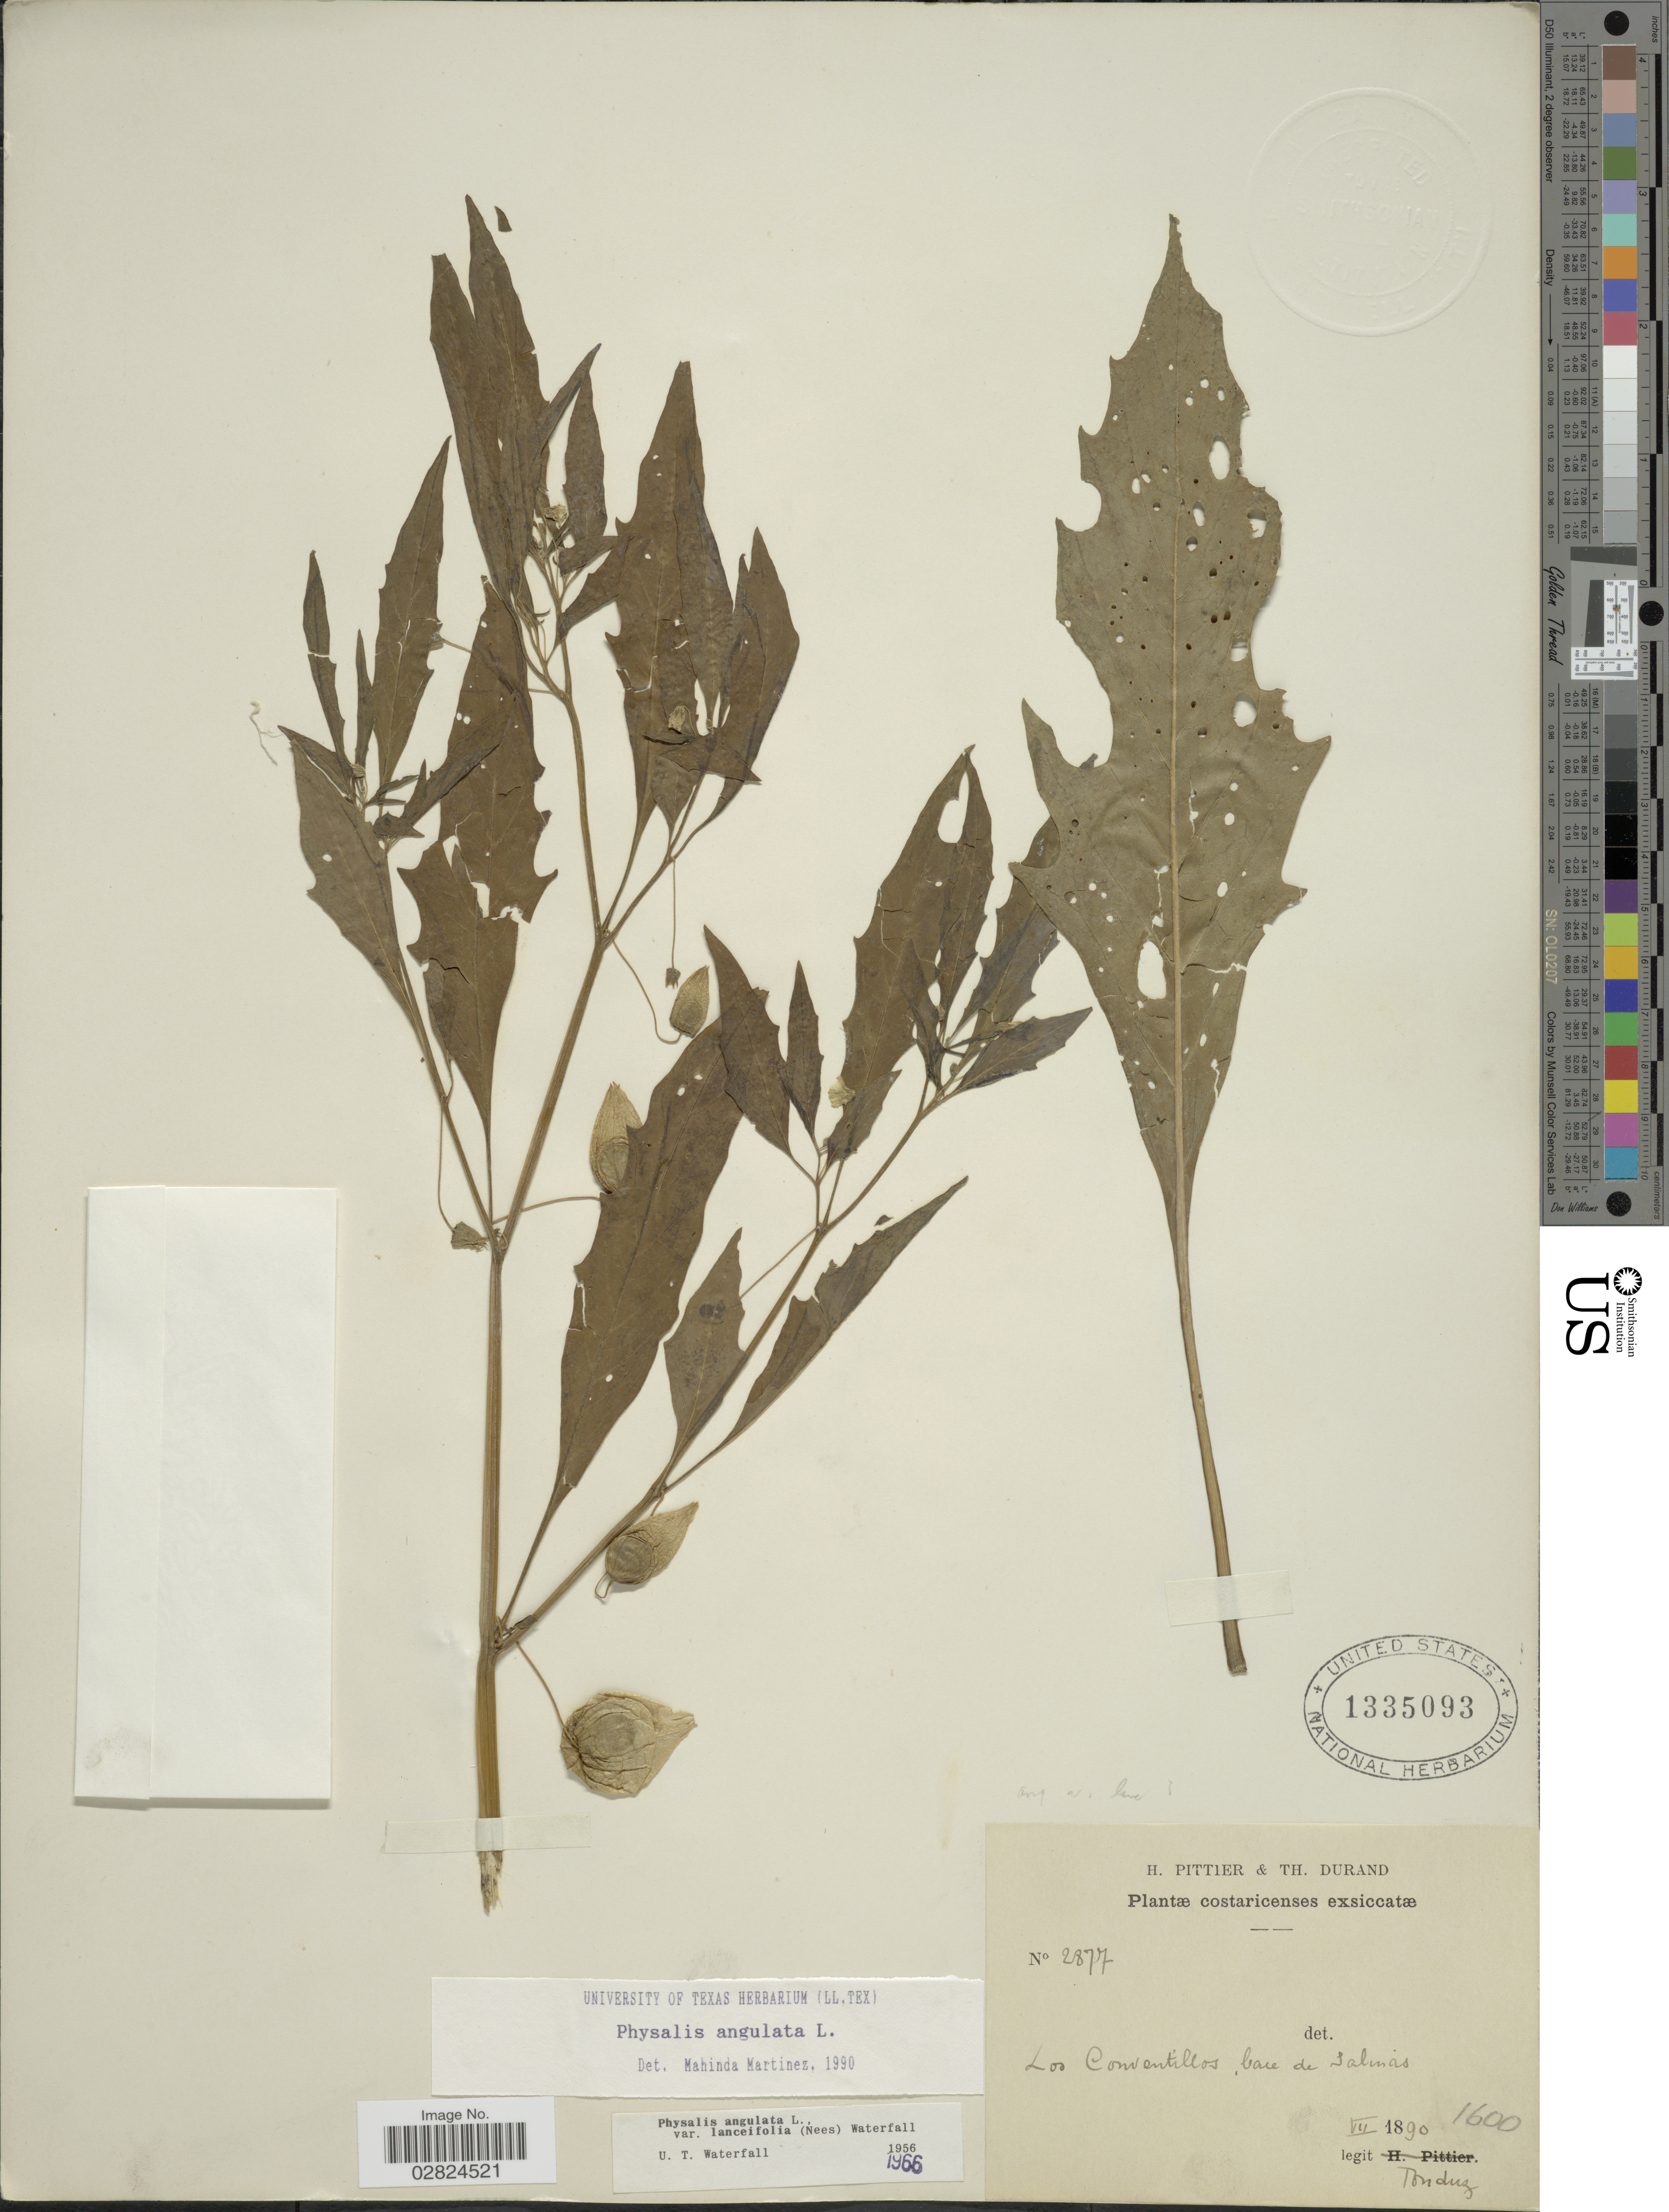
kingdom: Plantae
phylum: Tracheophyta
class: Magnoliopsida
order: Solanales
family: Solanaceae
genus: Physalis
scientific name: Physalis angulata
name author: L.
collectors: Tonduz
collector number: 2877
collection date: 1890-07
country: Costa Rica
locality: Los Conventillos, baie de Salinas.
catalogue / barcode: US 1335093